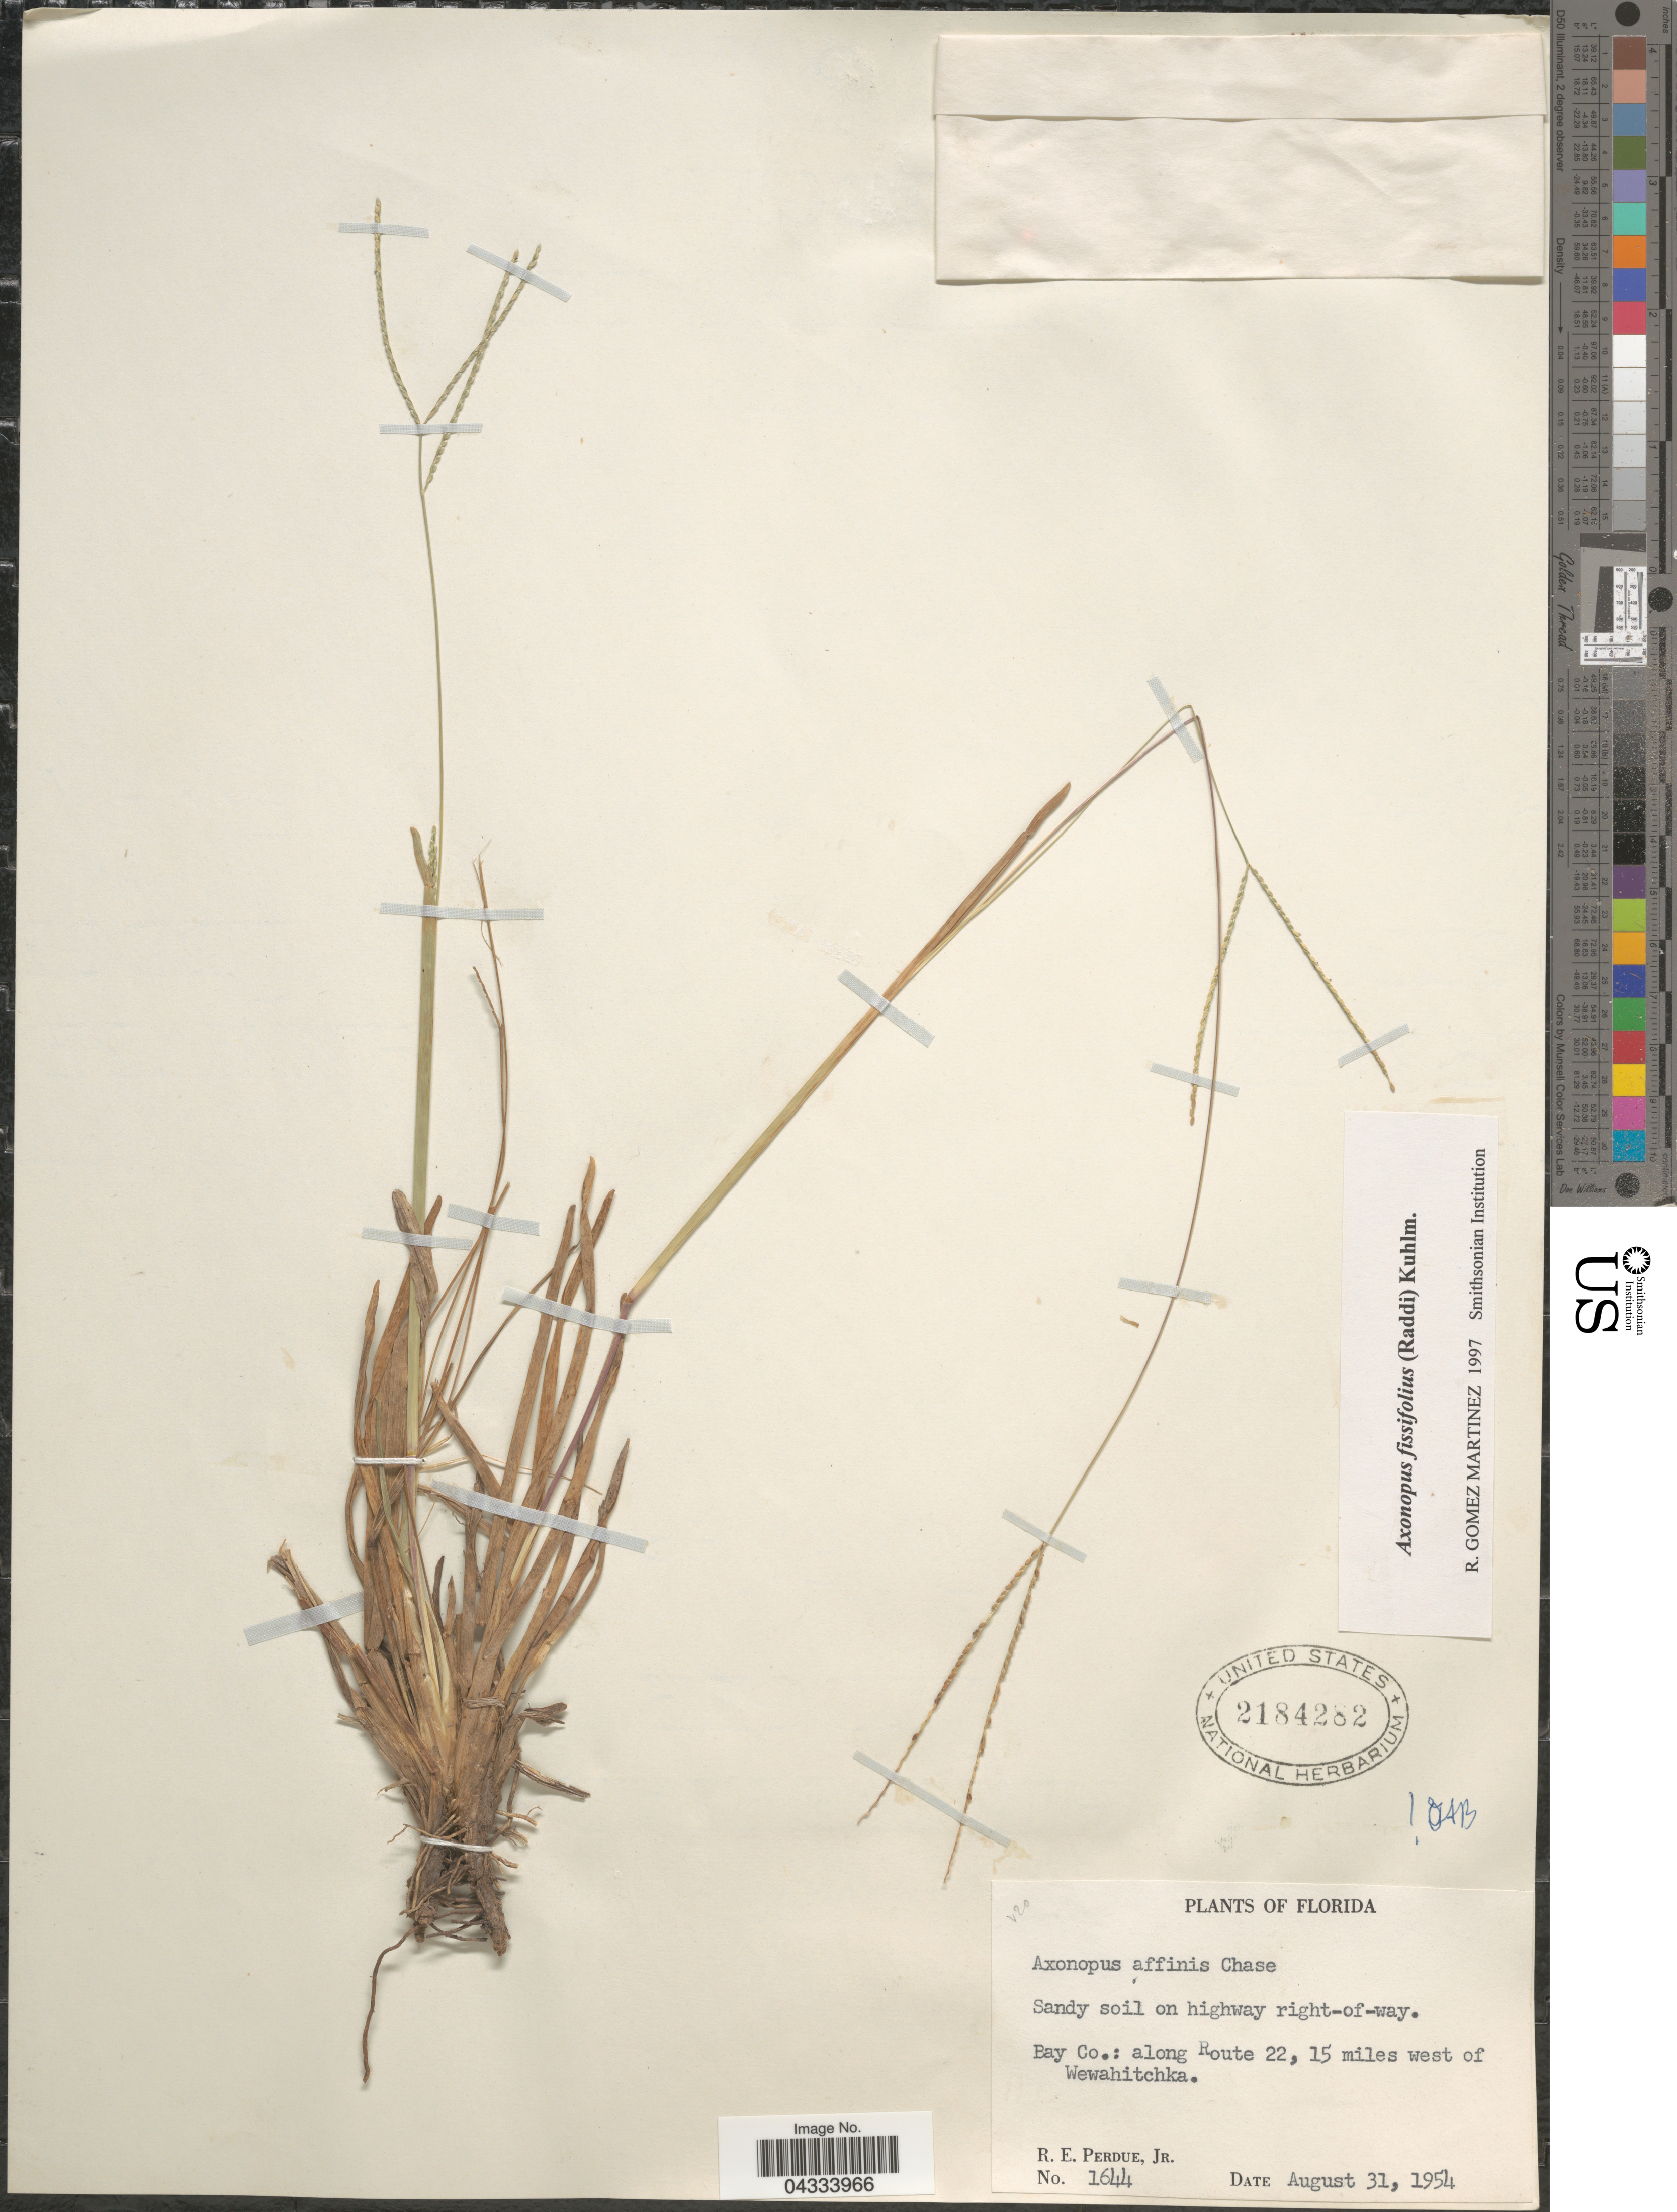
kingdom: Plantae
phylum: Tracheophyta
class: Liliopsida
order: Poales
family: Poaceae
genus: Axonopus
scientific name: Axonopus fissifolius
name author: (Raddi) Kuhlm.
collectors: R. E. Perdue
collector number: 1644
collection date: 1954-08-31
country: United States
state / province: Florida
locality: Bay Co.: along Route 22, 15 miles west of Wewahitchka.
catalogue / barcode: US 2184282